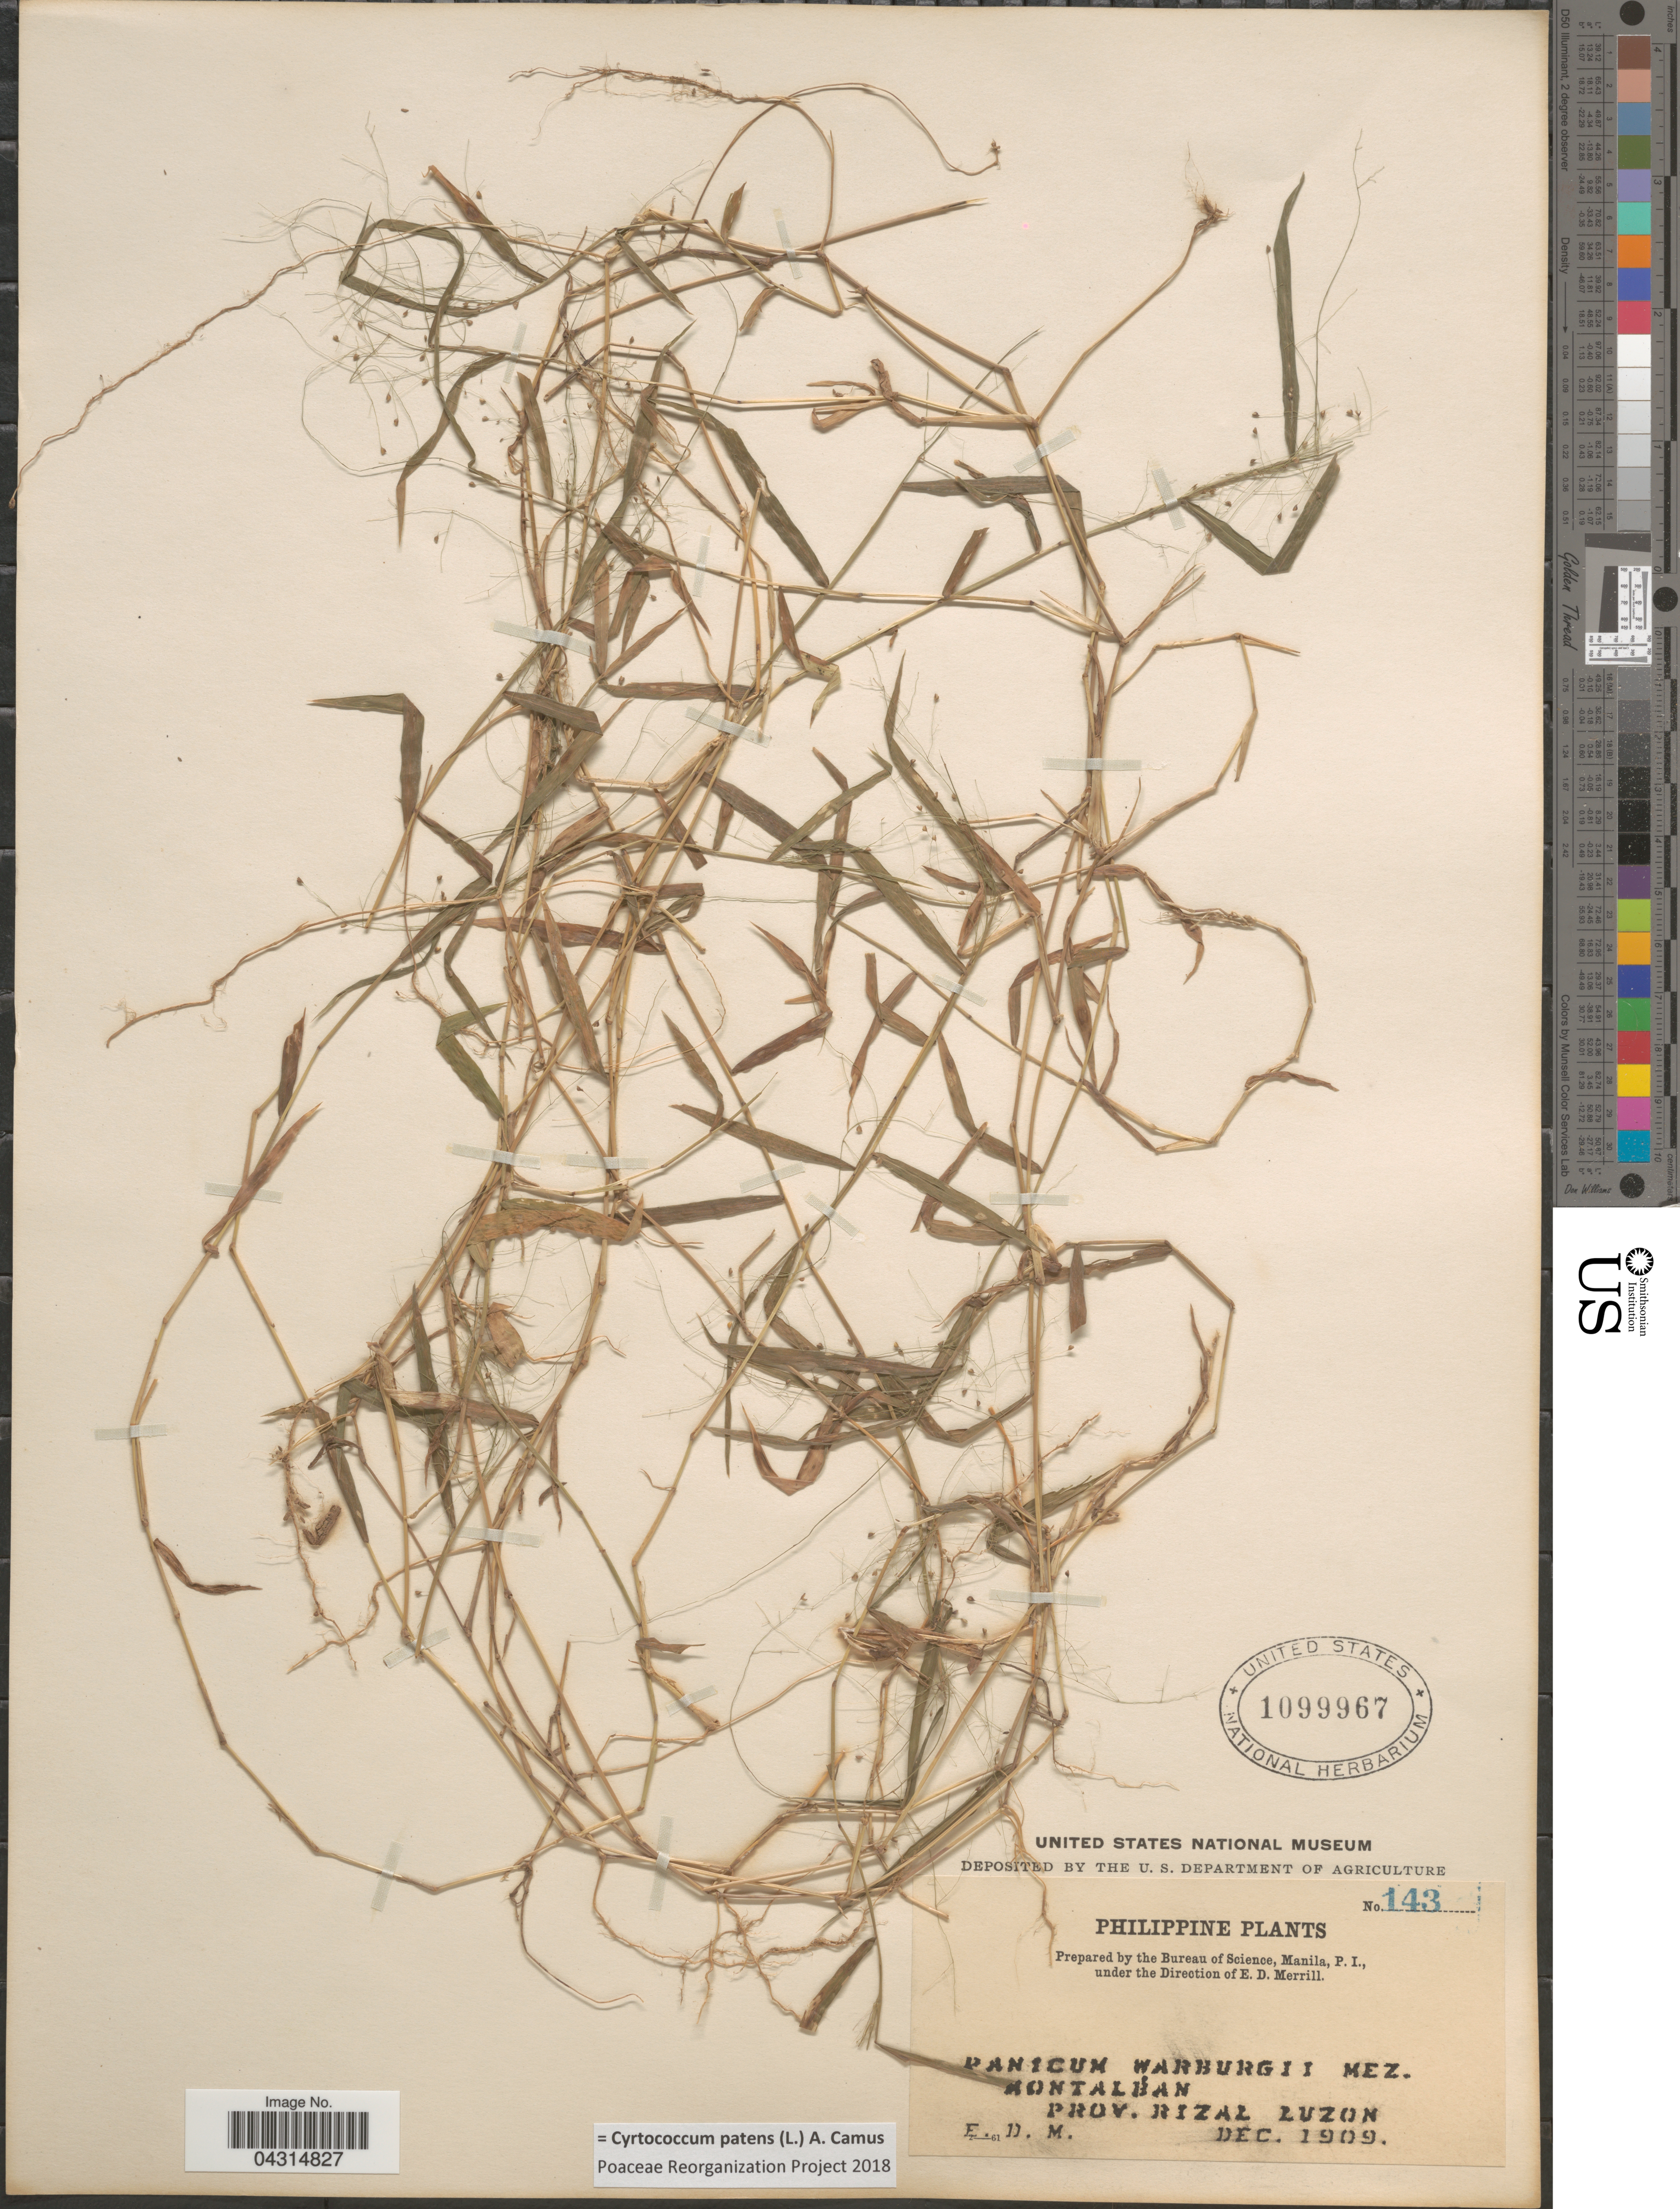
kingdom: Plantae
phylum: Tracheophyta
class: Liliopsida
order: Poales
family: Poaceae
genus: Cyrtococcum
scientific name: Cyrtococcum patens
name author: (L.) A. Camus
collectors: E. D. Merrill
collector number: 143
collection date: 1909-12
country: Philippines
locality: Montalban. Prov. Rizal Luzon.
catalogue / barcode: US 1099967